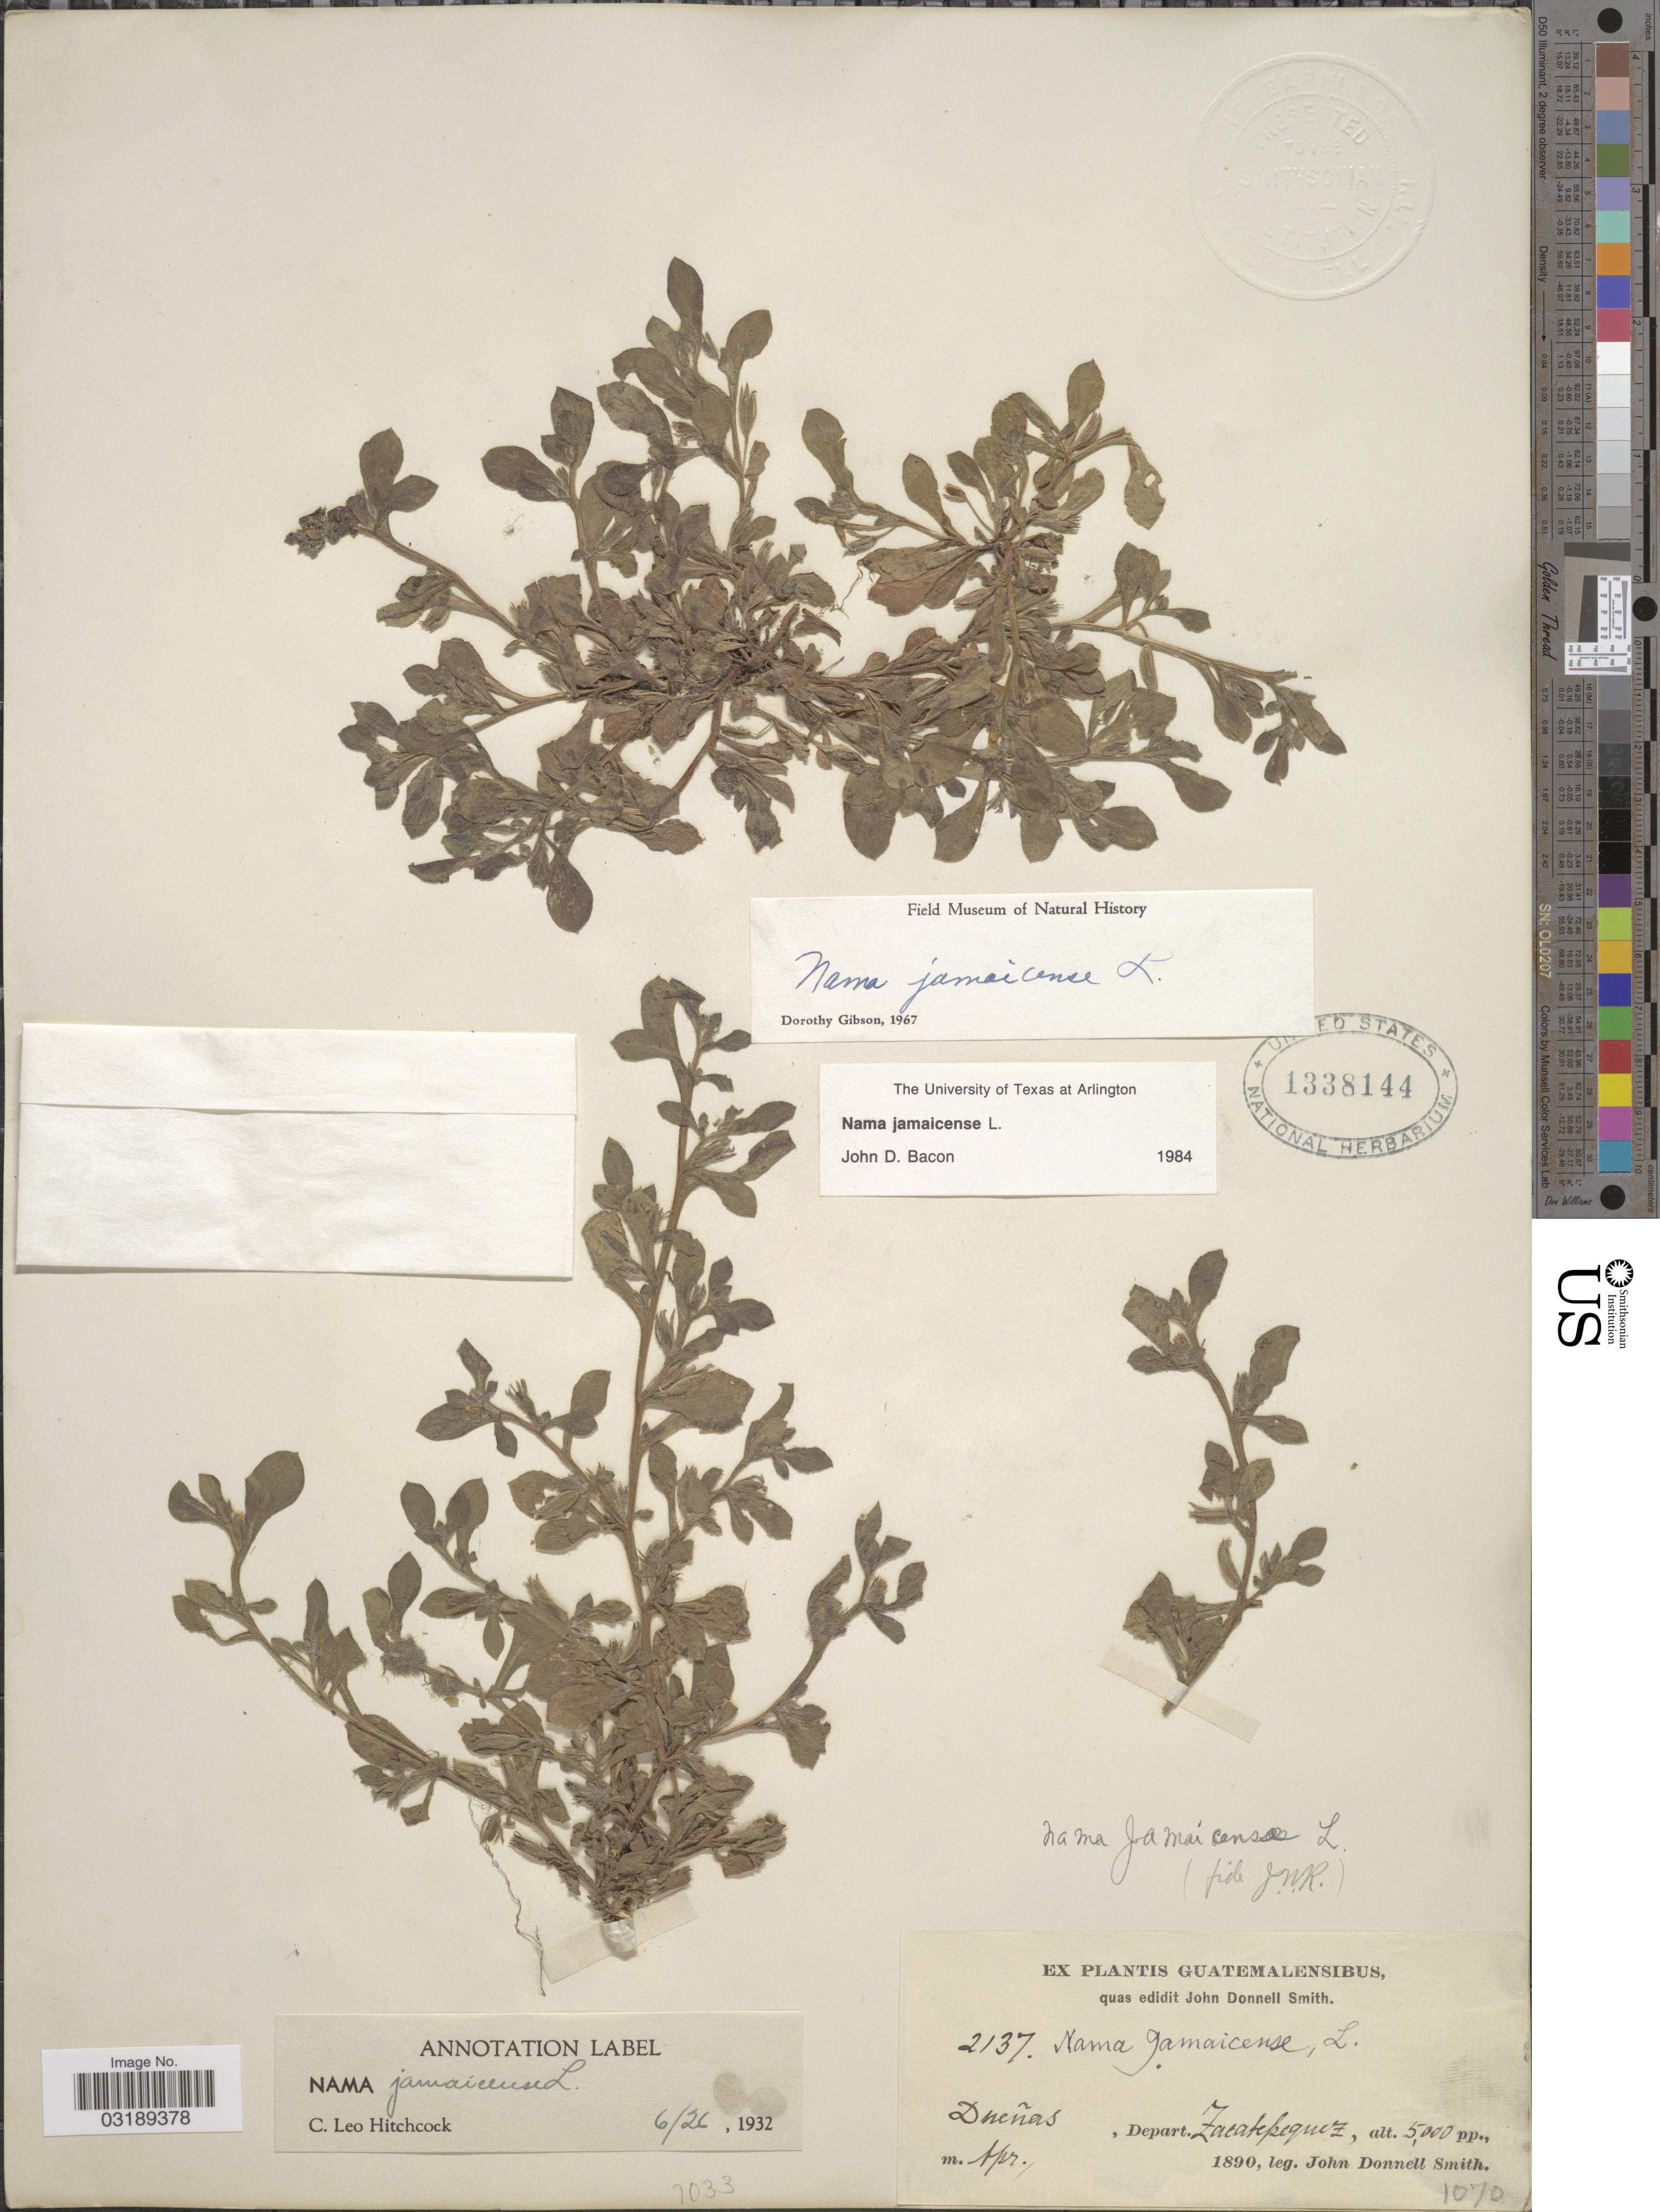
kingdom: Plantae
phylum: Tracheophyta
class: Magnoliopsida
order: Boraginales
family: Namaceae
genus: Nama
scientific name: Nama jamaicensis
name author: L.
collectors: J. Donnell Smith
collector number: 2137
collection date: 1890-04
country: Guatemala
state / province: Sacatepéquez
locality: Dueñas, Depart. Zacatepequez.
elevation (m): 1524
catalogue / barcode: US 1338144